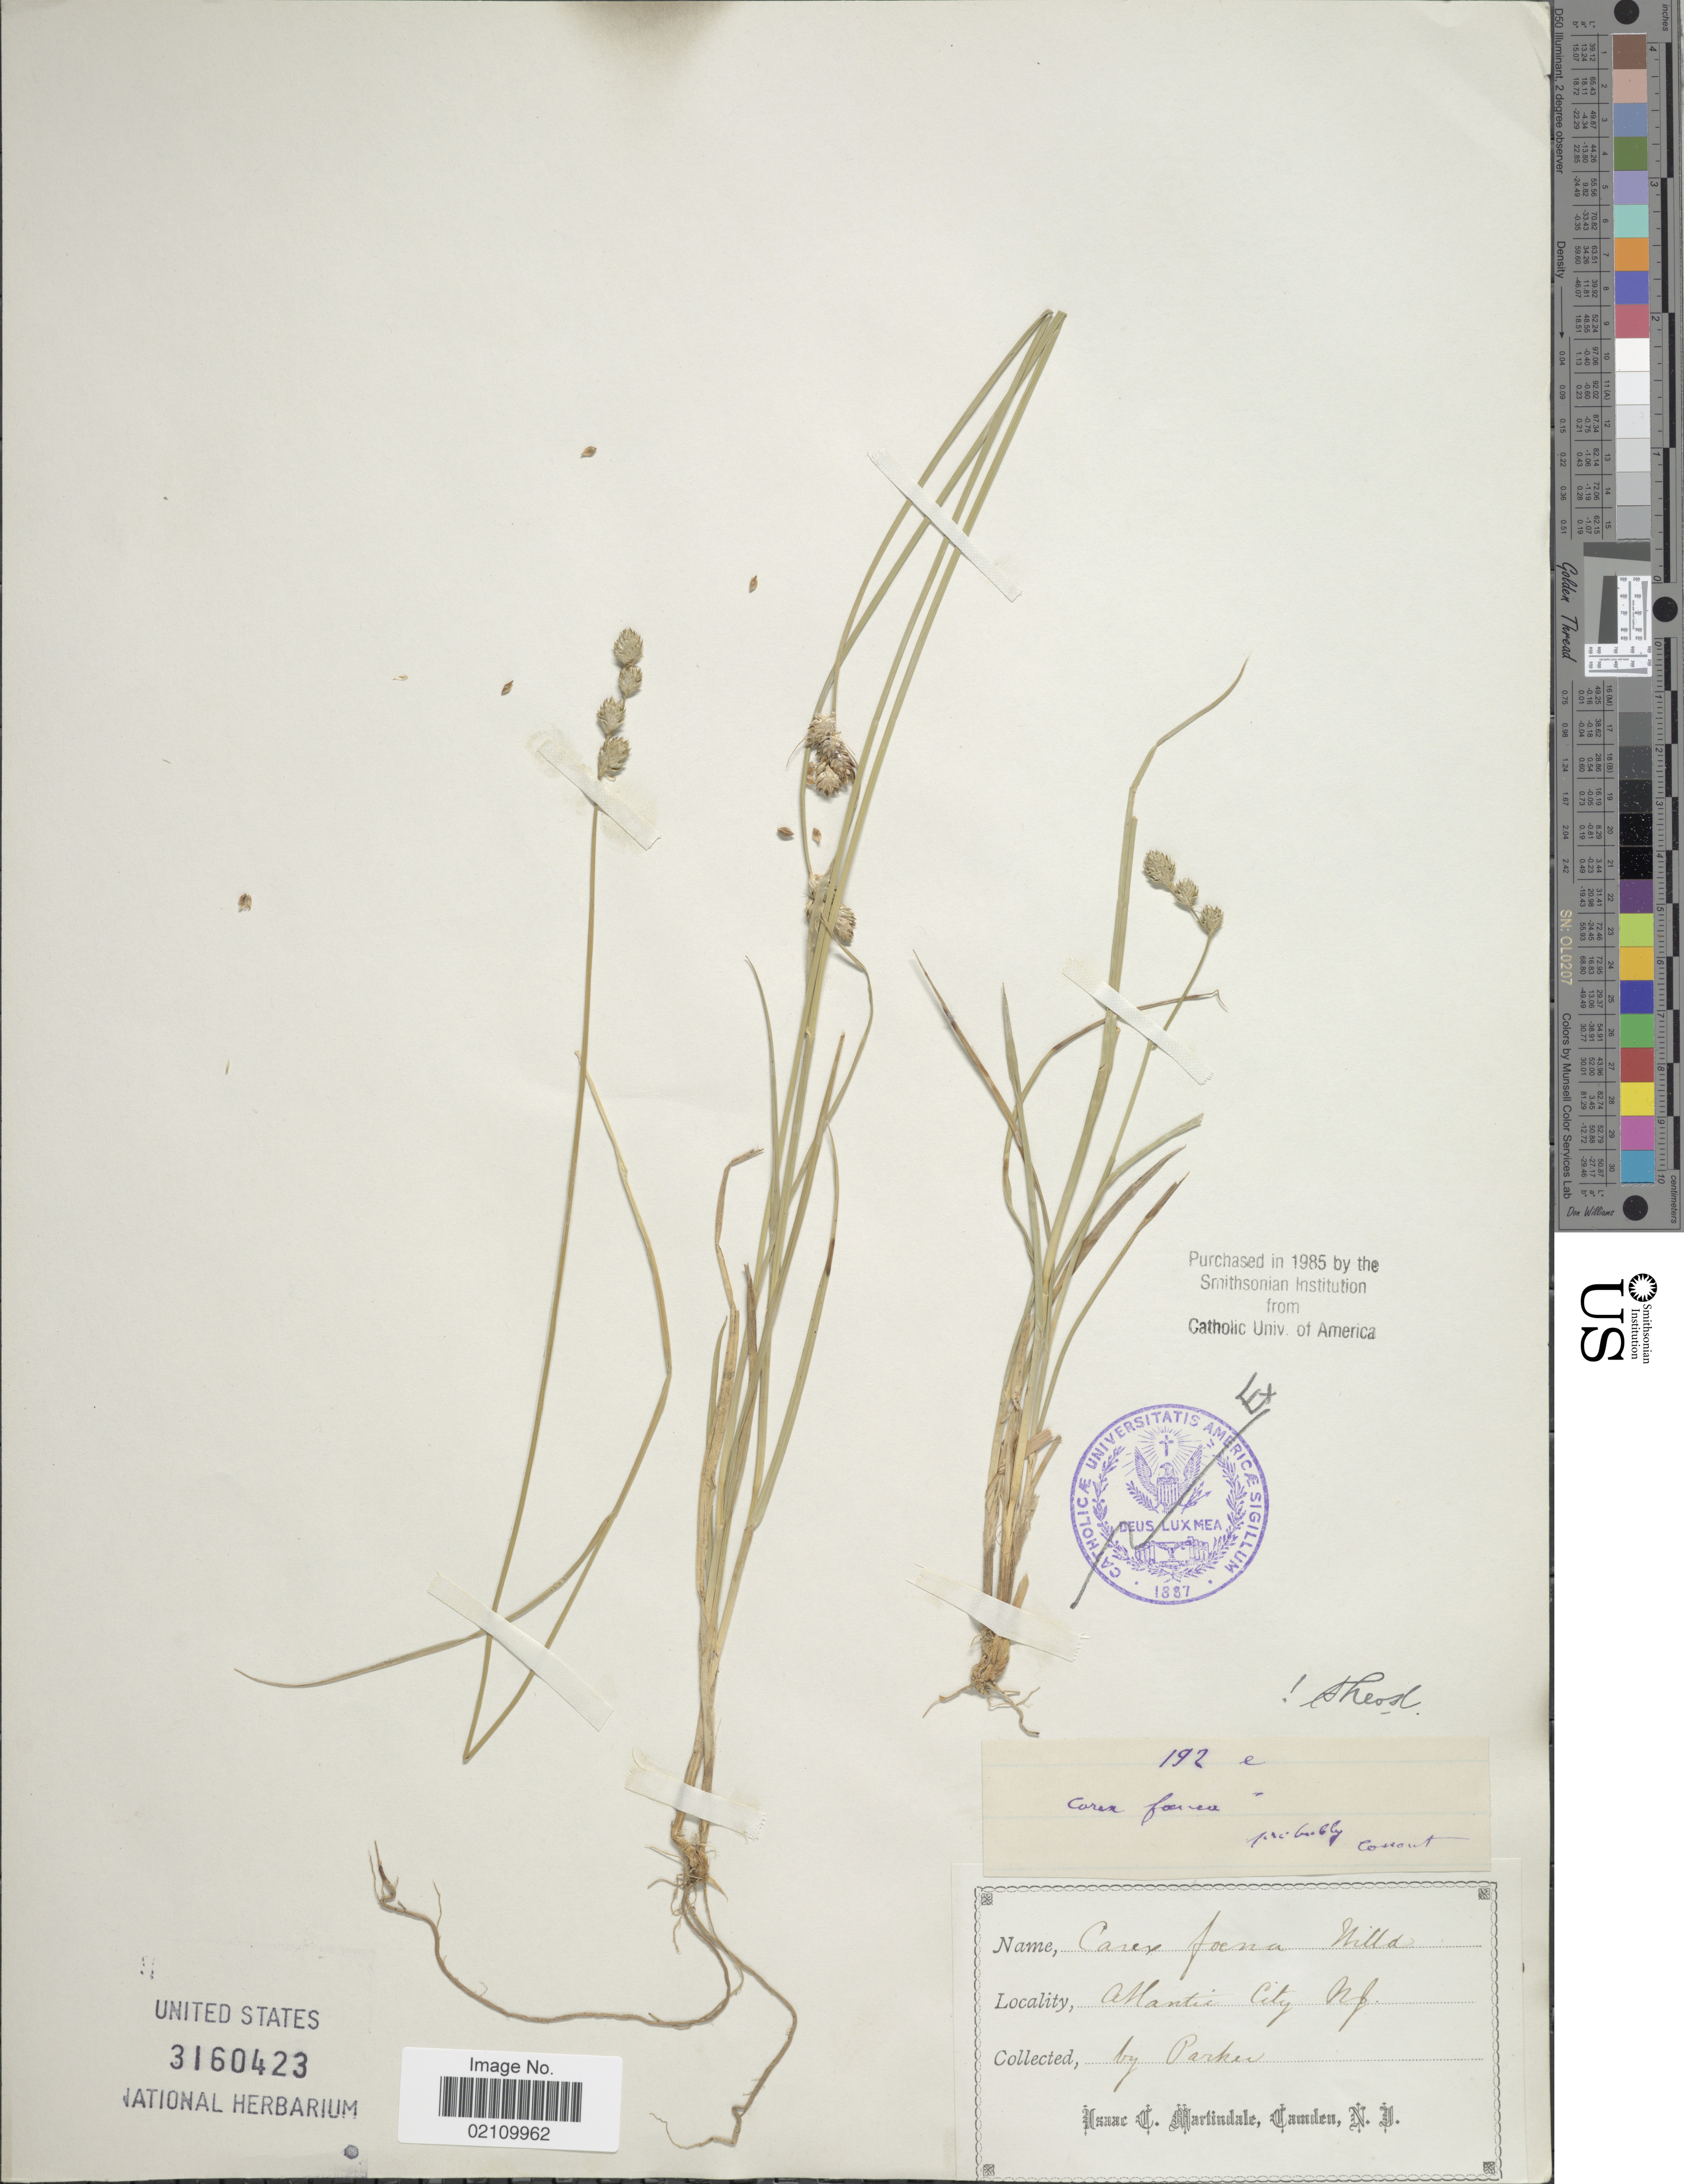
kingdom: Plantae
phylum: Tracheophyta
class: Liliopsida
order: Poales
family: Cyperaceae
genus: Carex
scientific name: Carex longii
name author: Mack.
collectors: -. Parker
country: United States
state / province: New Jersey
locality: Atlantic City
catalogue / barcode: US 3160423